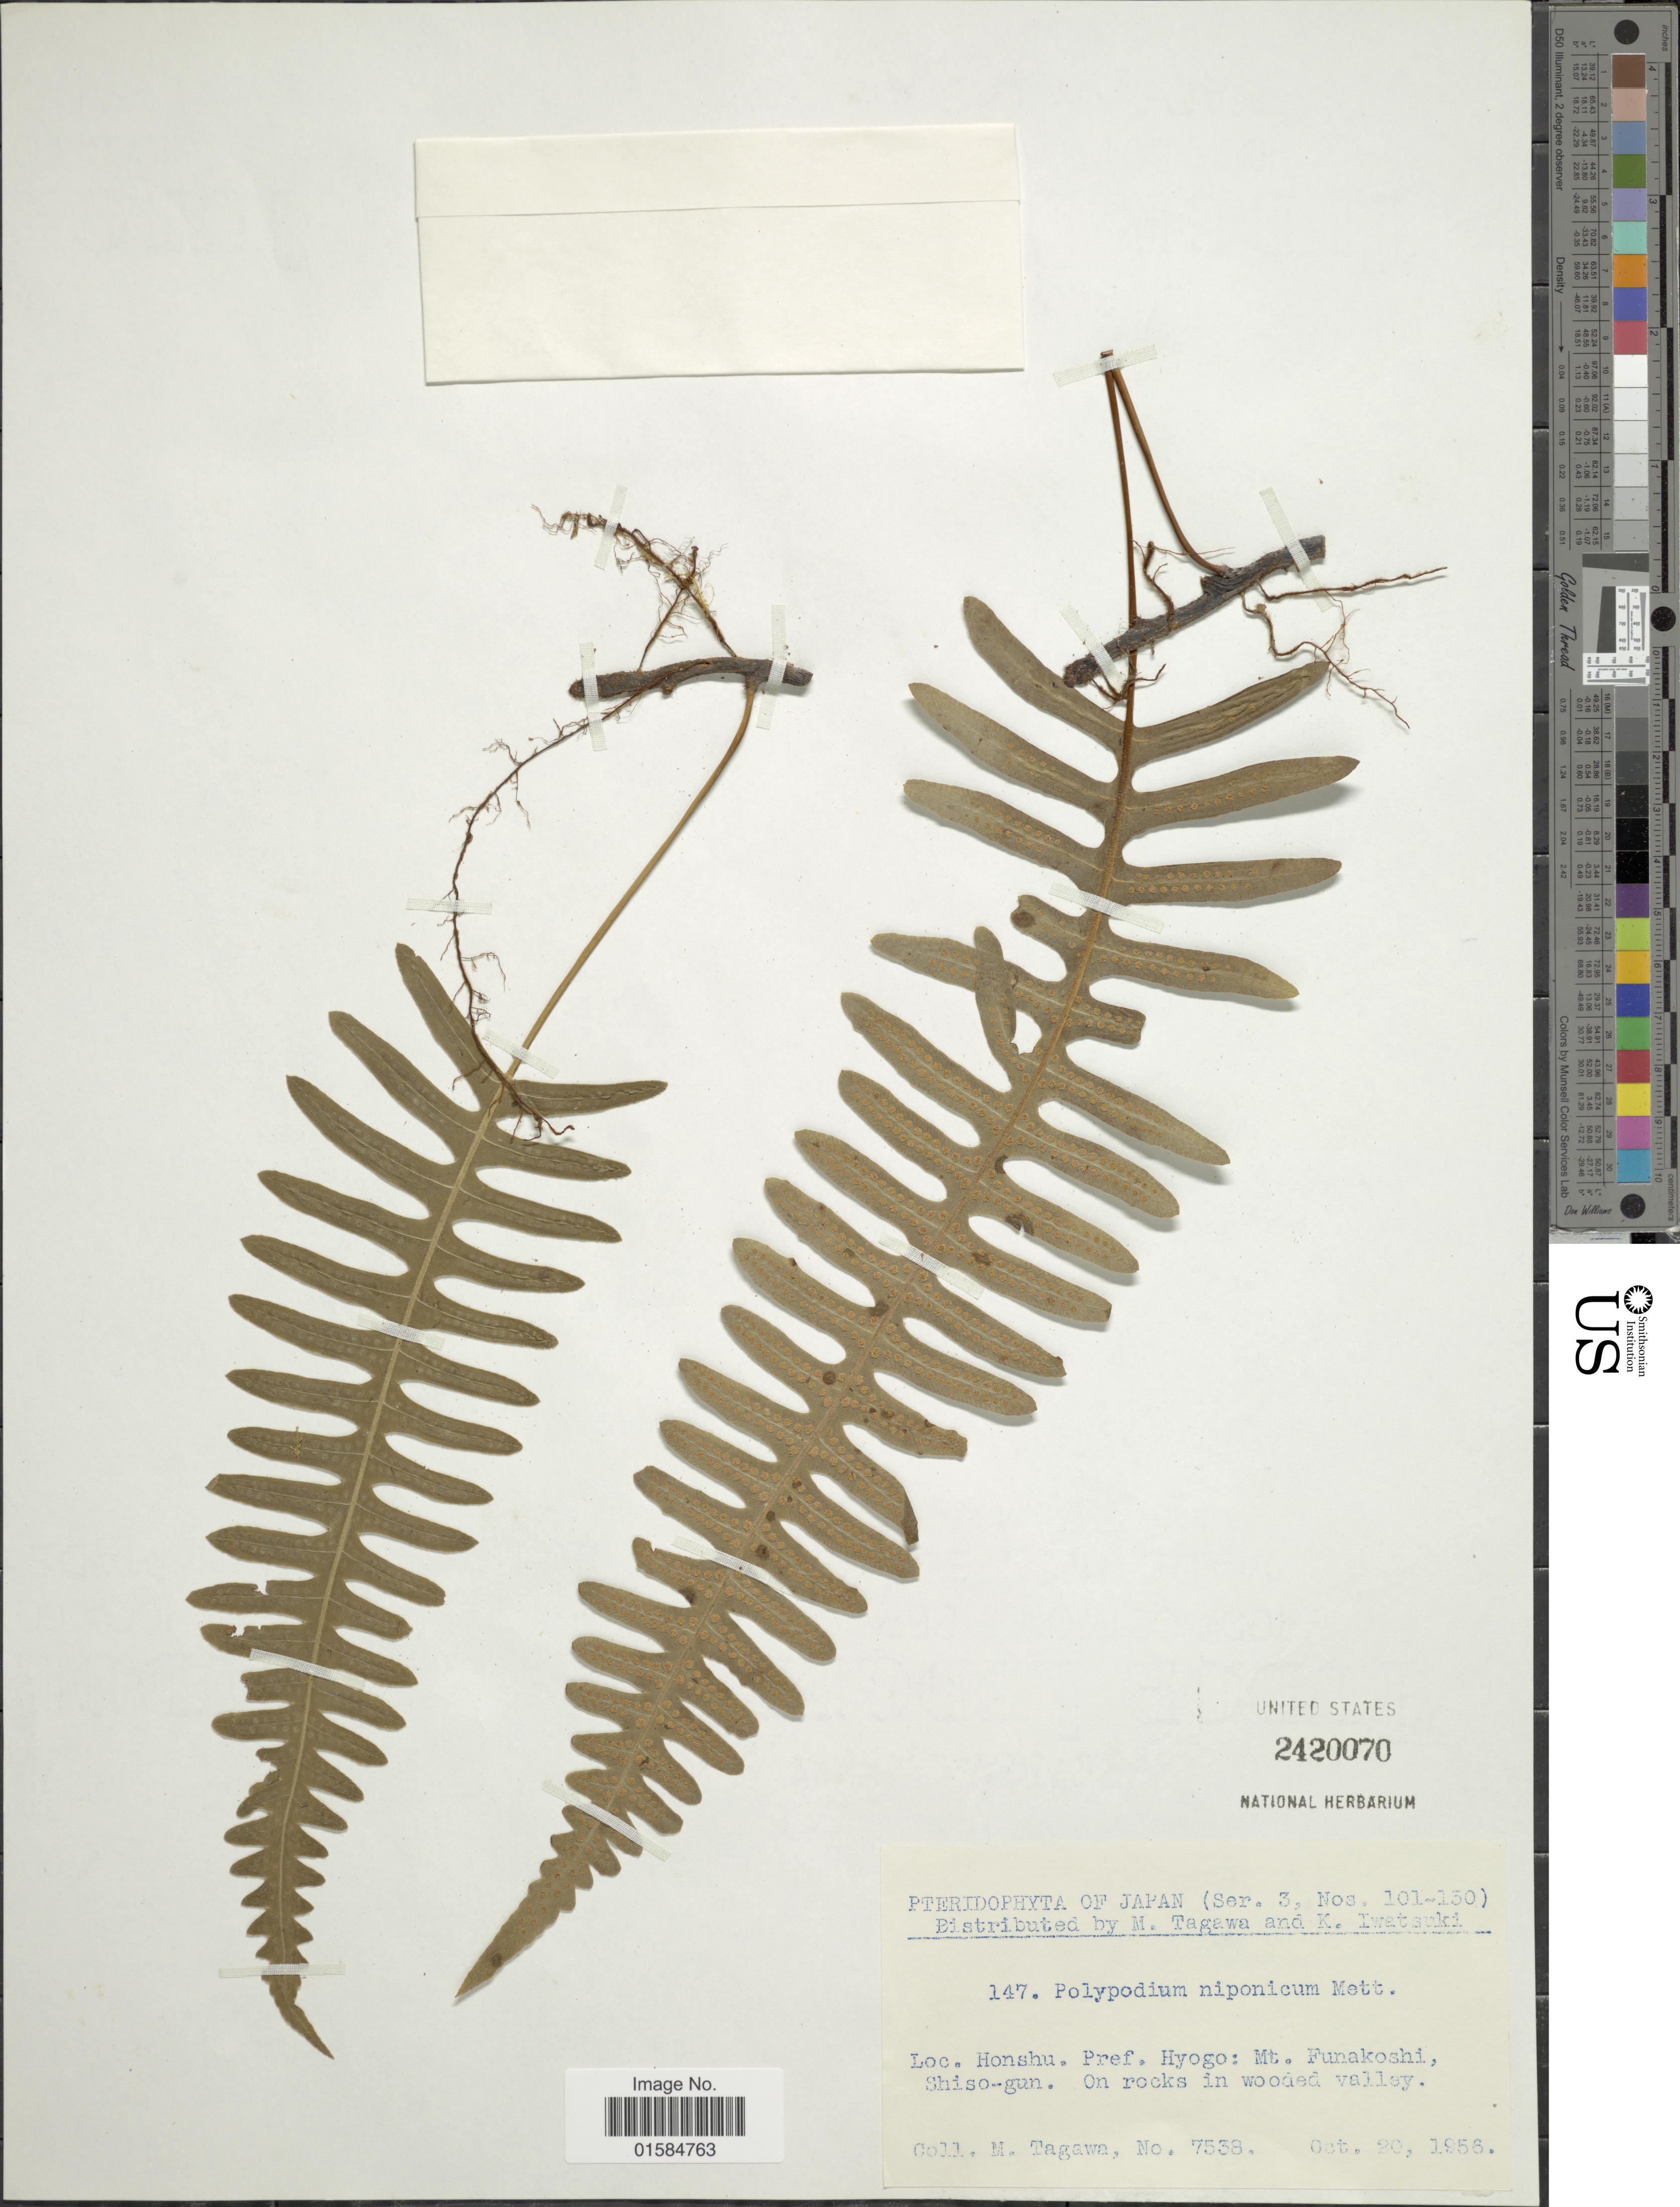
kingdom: Plantae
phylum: Tracheophyta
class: Polypodiopsida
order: Polypodiales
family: Polypodiaceae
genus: Goniophlebium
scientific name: Goniophlebium niponicum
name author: (Mett.) Bedd.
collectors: M. Tagawa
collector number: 7538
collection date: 1956-10-20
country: Japan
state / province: Hyogo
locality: Honshu. Pref. Hyogo: mt. Funakoshi, Shiso-gun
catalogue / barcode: US 2420070